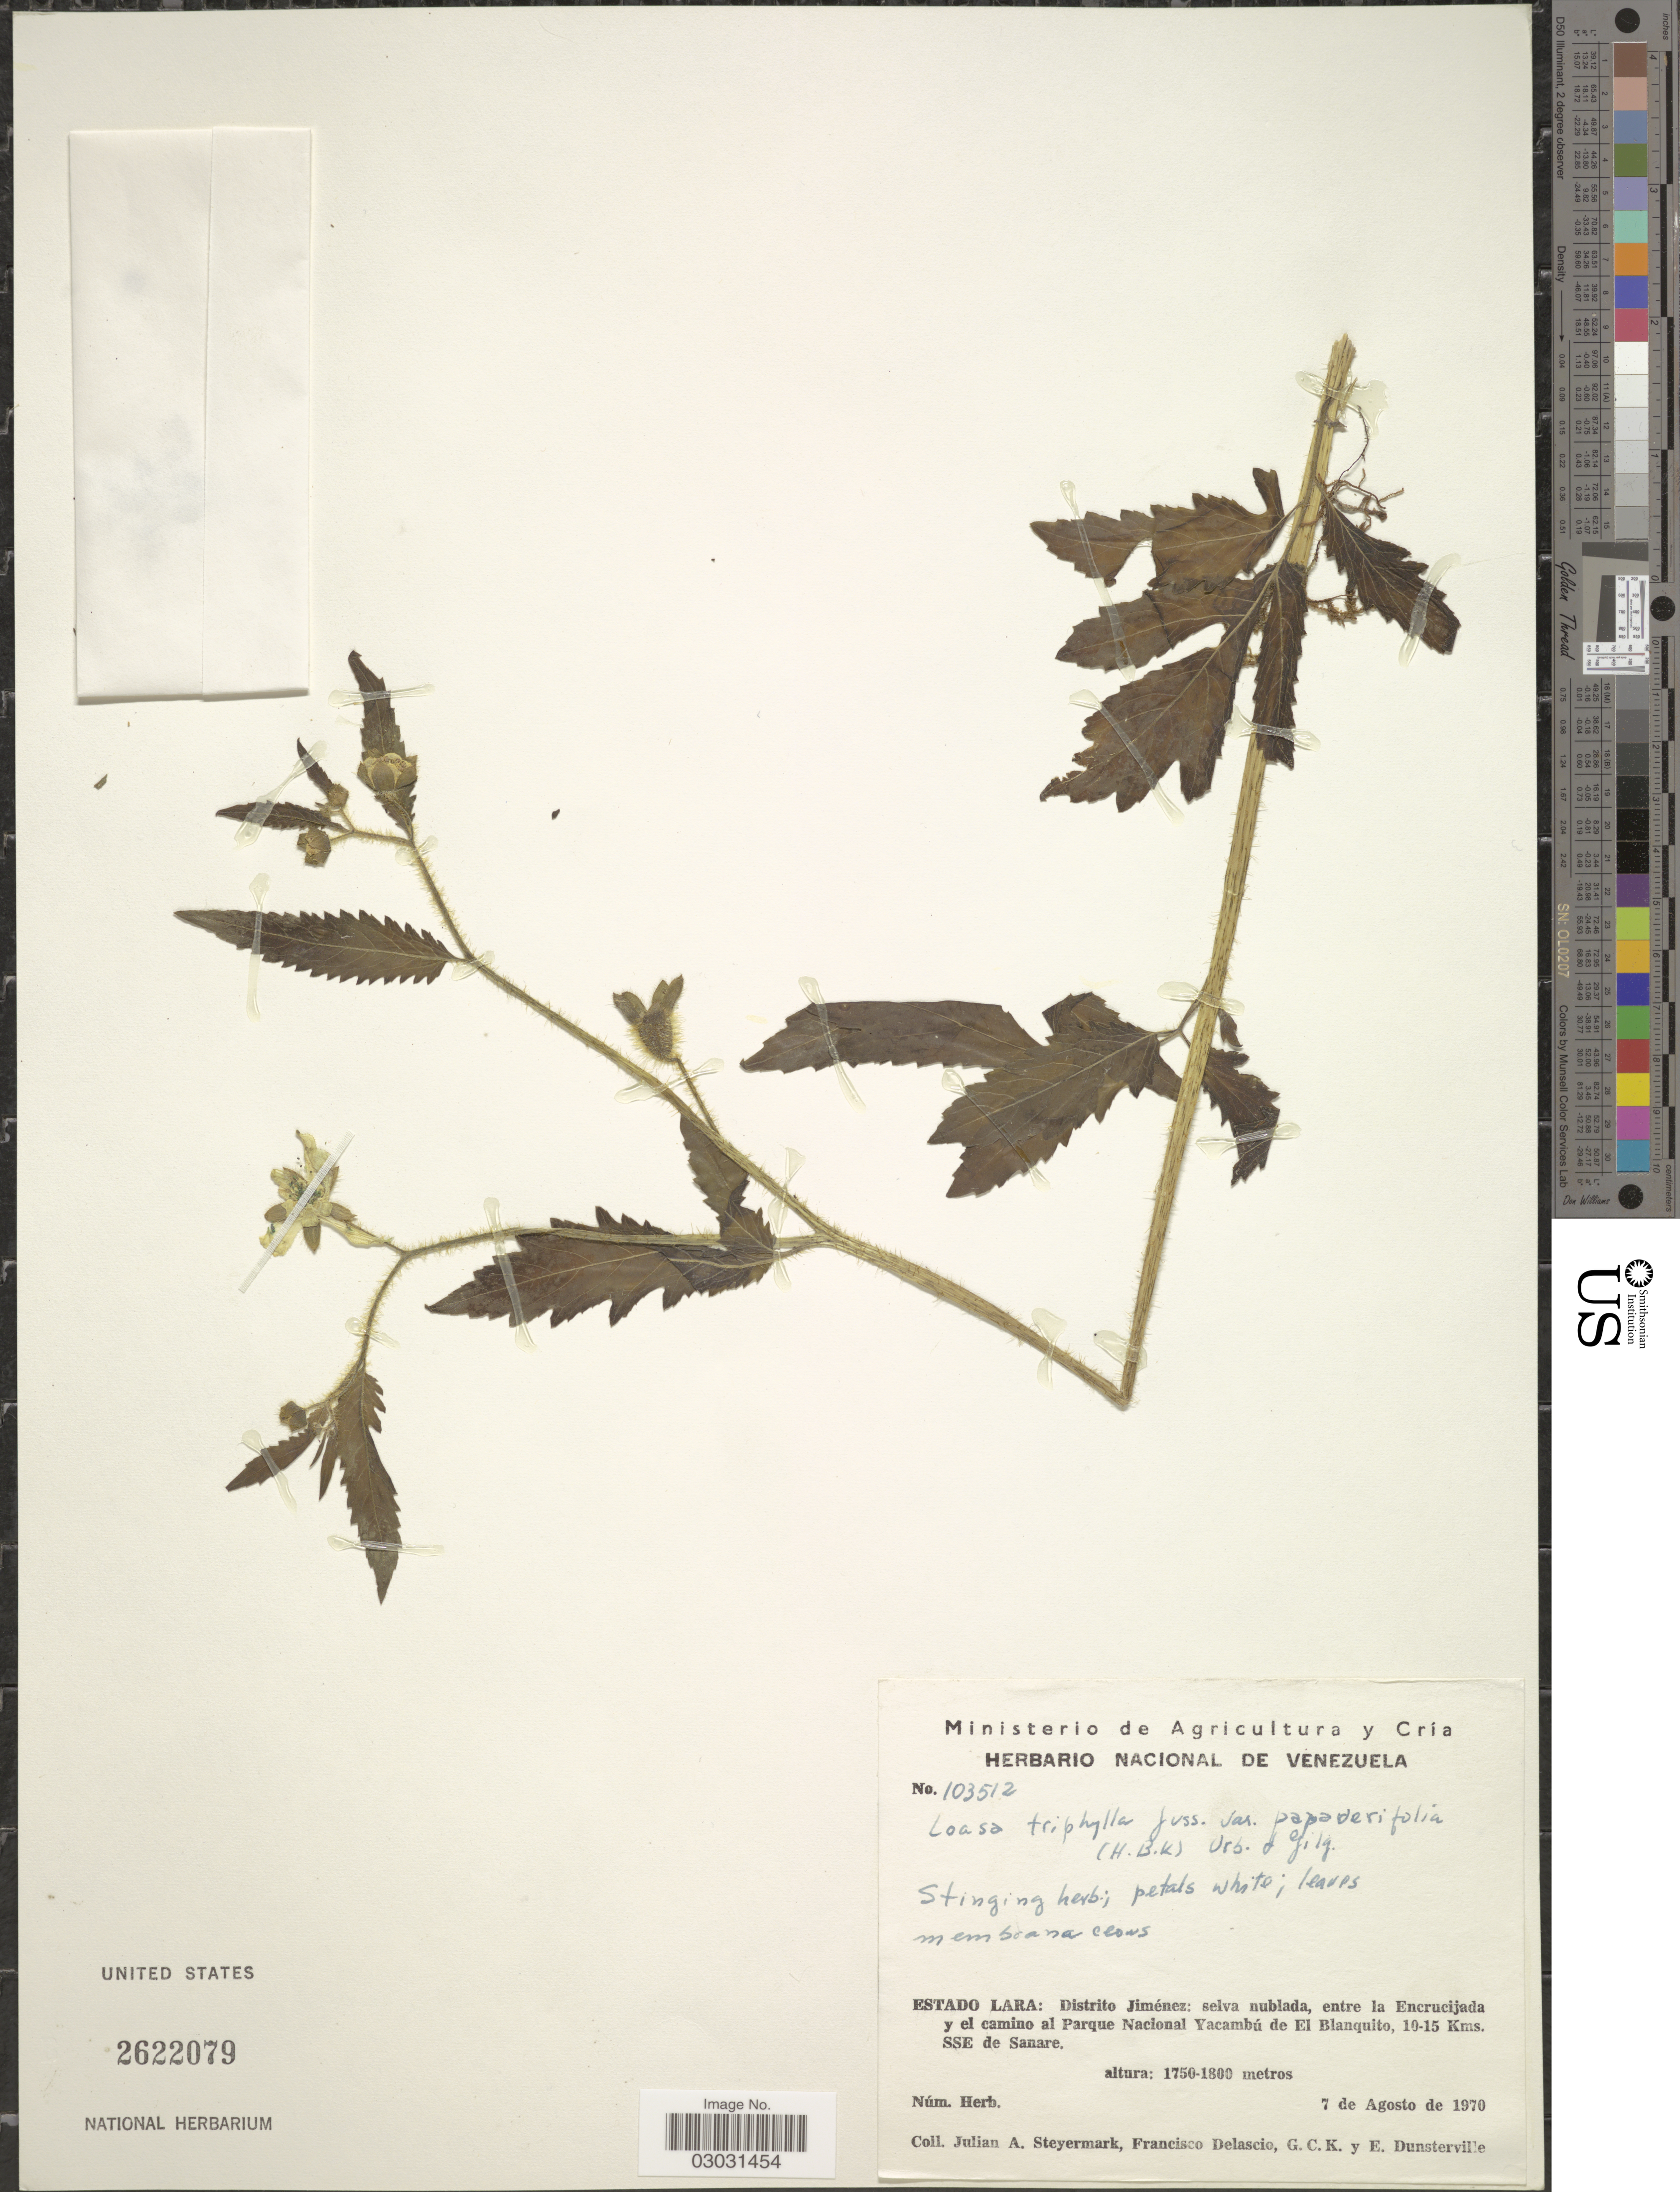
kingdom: Plantae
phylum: Tracheophyta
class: Magnoliopsida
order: Cornales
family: Loasaceae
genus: Nasa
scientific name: Nasa triphylla subsp. papaverifolia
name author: (Kunth) Weigand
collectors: J. Steyermark, F. Delascio, G. C. K. Dunsterville & E. Dunsterville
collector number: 103512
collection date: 1970-08-07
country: Venezuela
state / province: Lara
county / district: Jiménez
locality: Distrito Jiménez: entre la Encrucijada y el camino al Parque Nacional Yacambú de El Blanquito, 10-15 Kms. SSE de Sanare.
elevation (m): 1750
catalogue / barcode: US 2622079